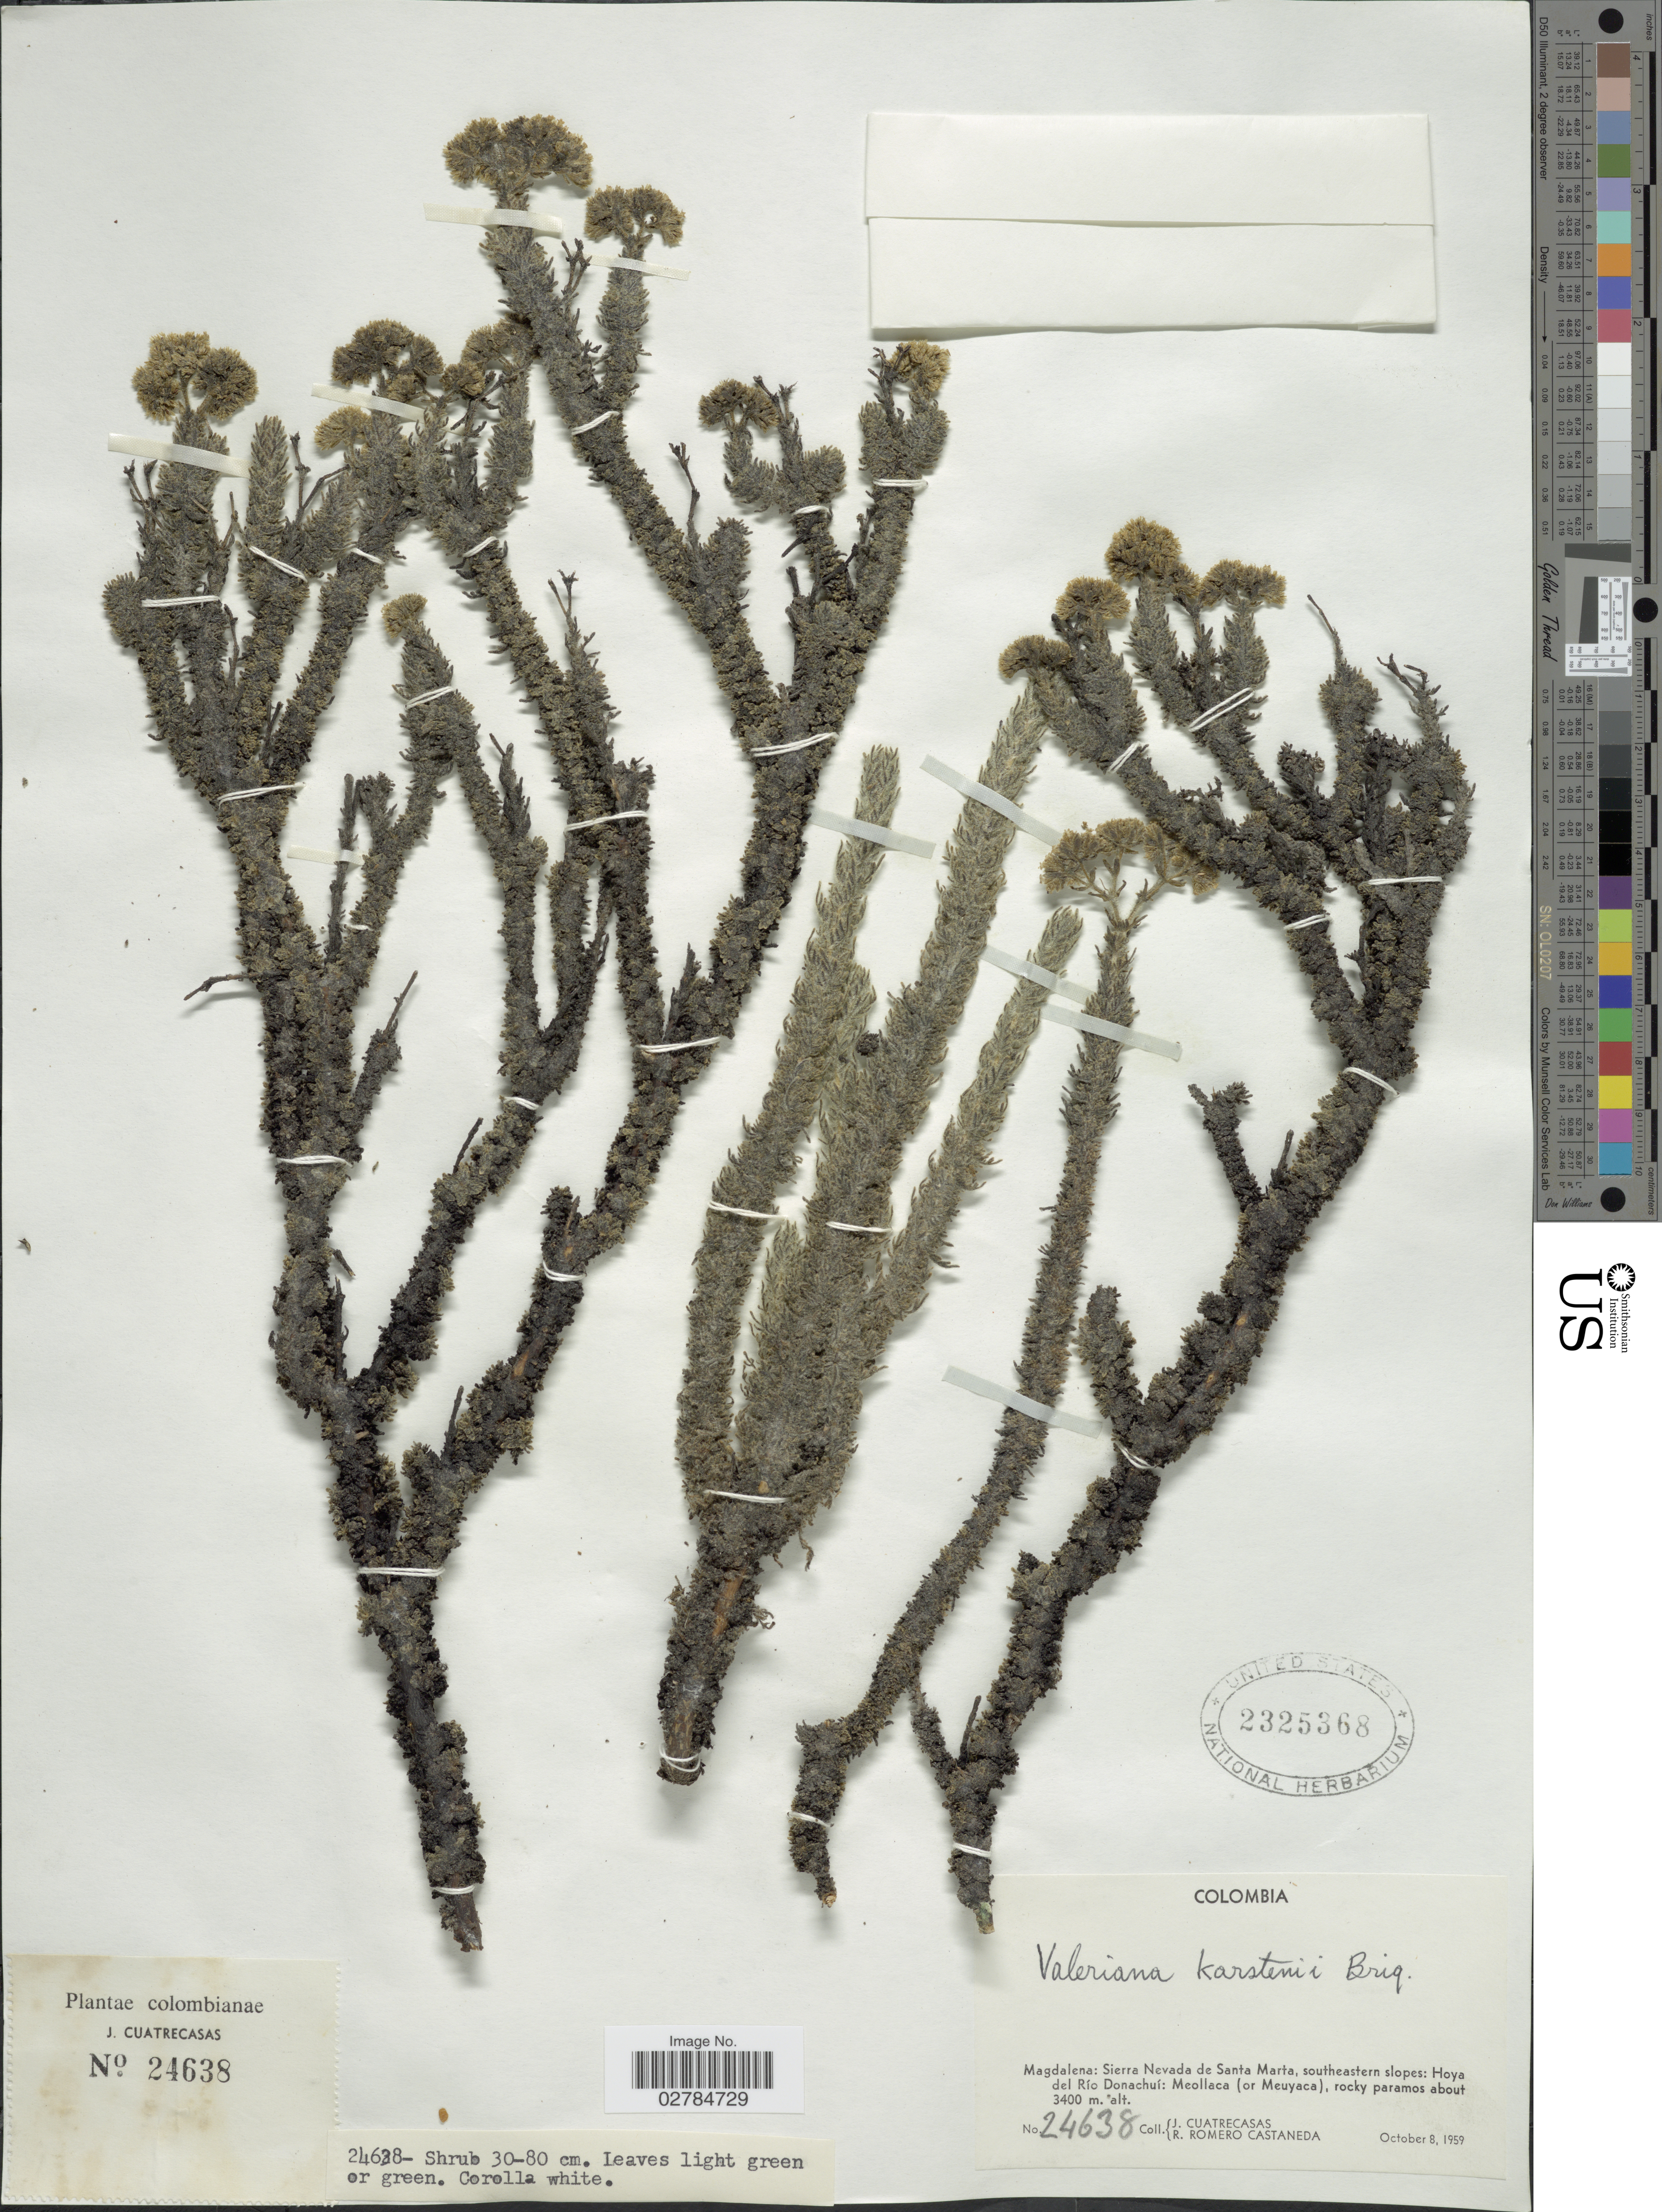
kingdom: Plantae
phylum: Tracheophyta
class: Magnoliopsida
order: Dipsacales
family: Caprifoliaceae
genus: Valeriana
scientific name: Valeriana karstenii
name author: Briq.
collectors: J. Cuatrecasas & R. Romero Castañeda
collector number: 24638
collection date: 1959-10-08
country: Colombia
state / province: Magdalena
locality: Sierra Nevada de Santa Marta, southeastern slopes: Hoya del Río Donachuí: Meollaca (or Meuyaca).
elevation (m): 3400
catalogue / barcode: US 2325368